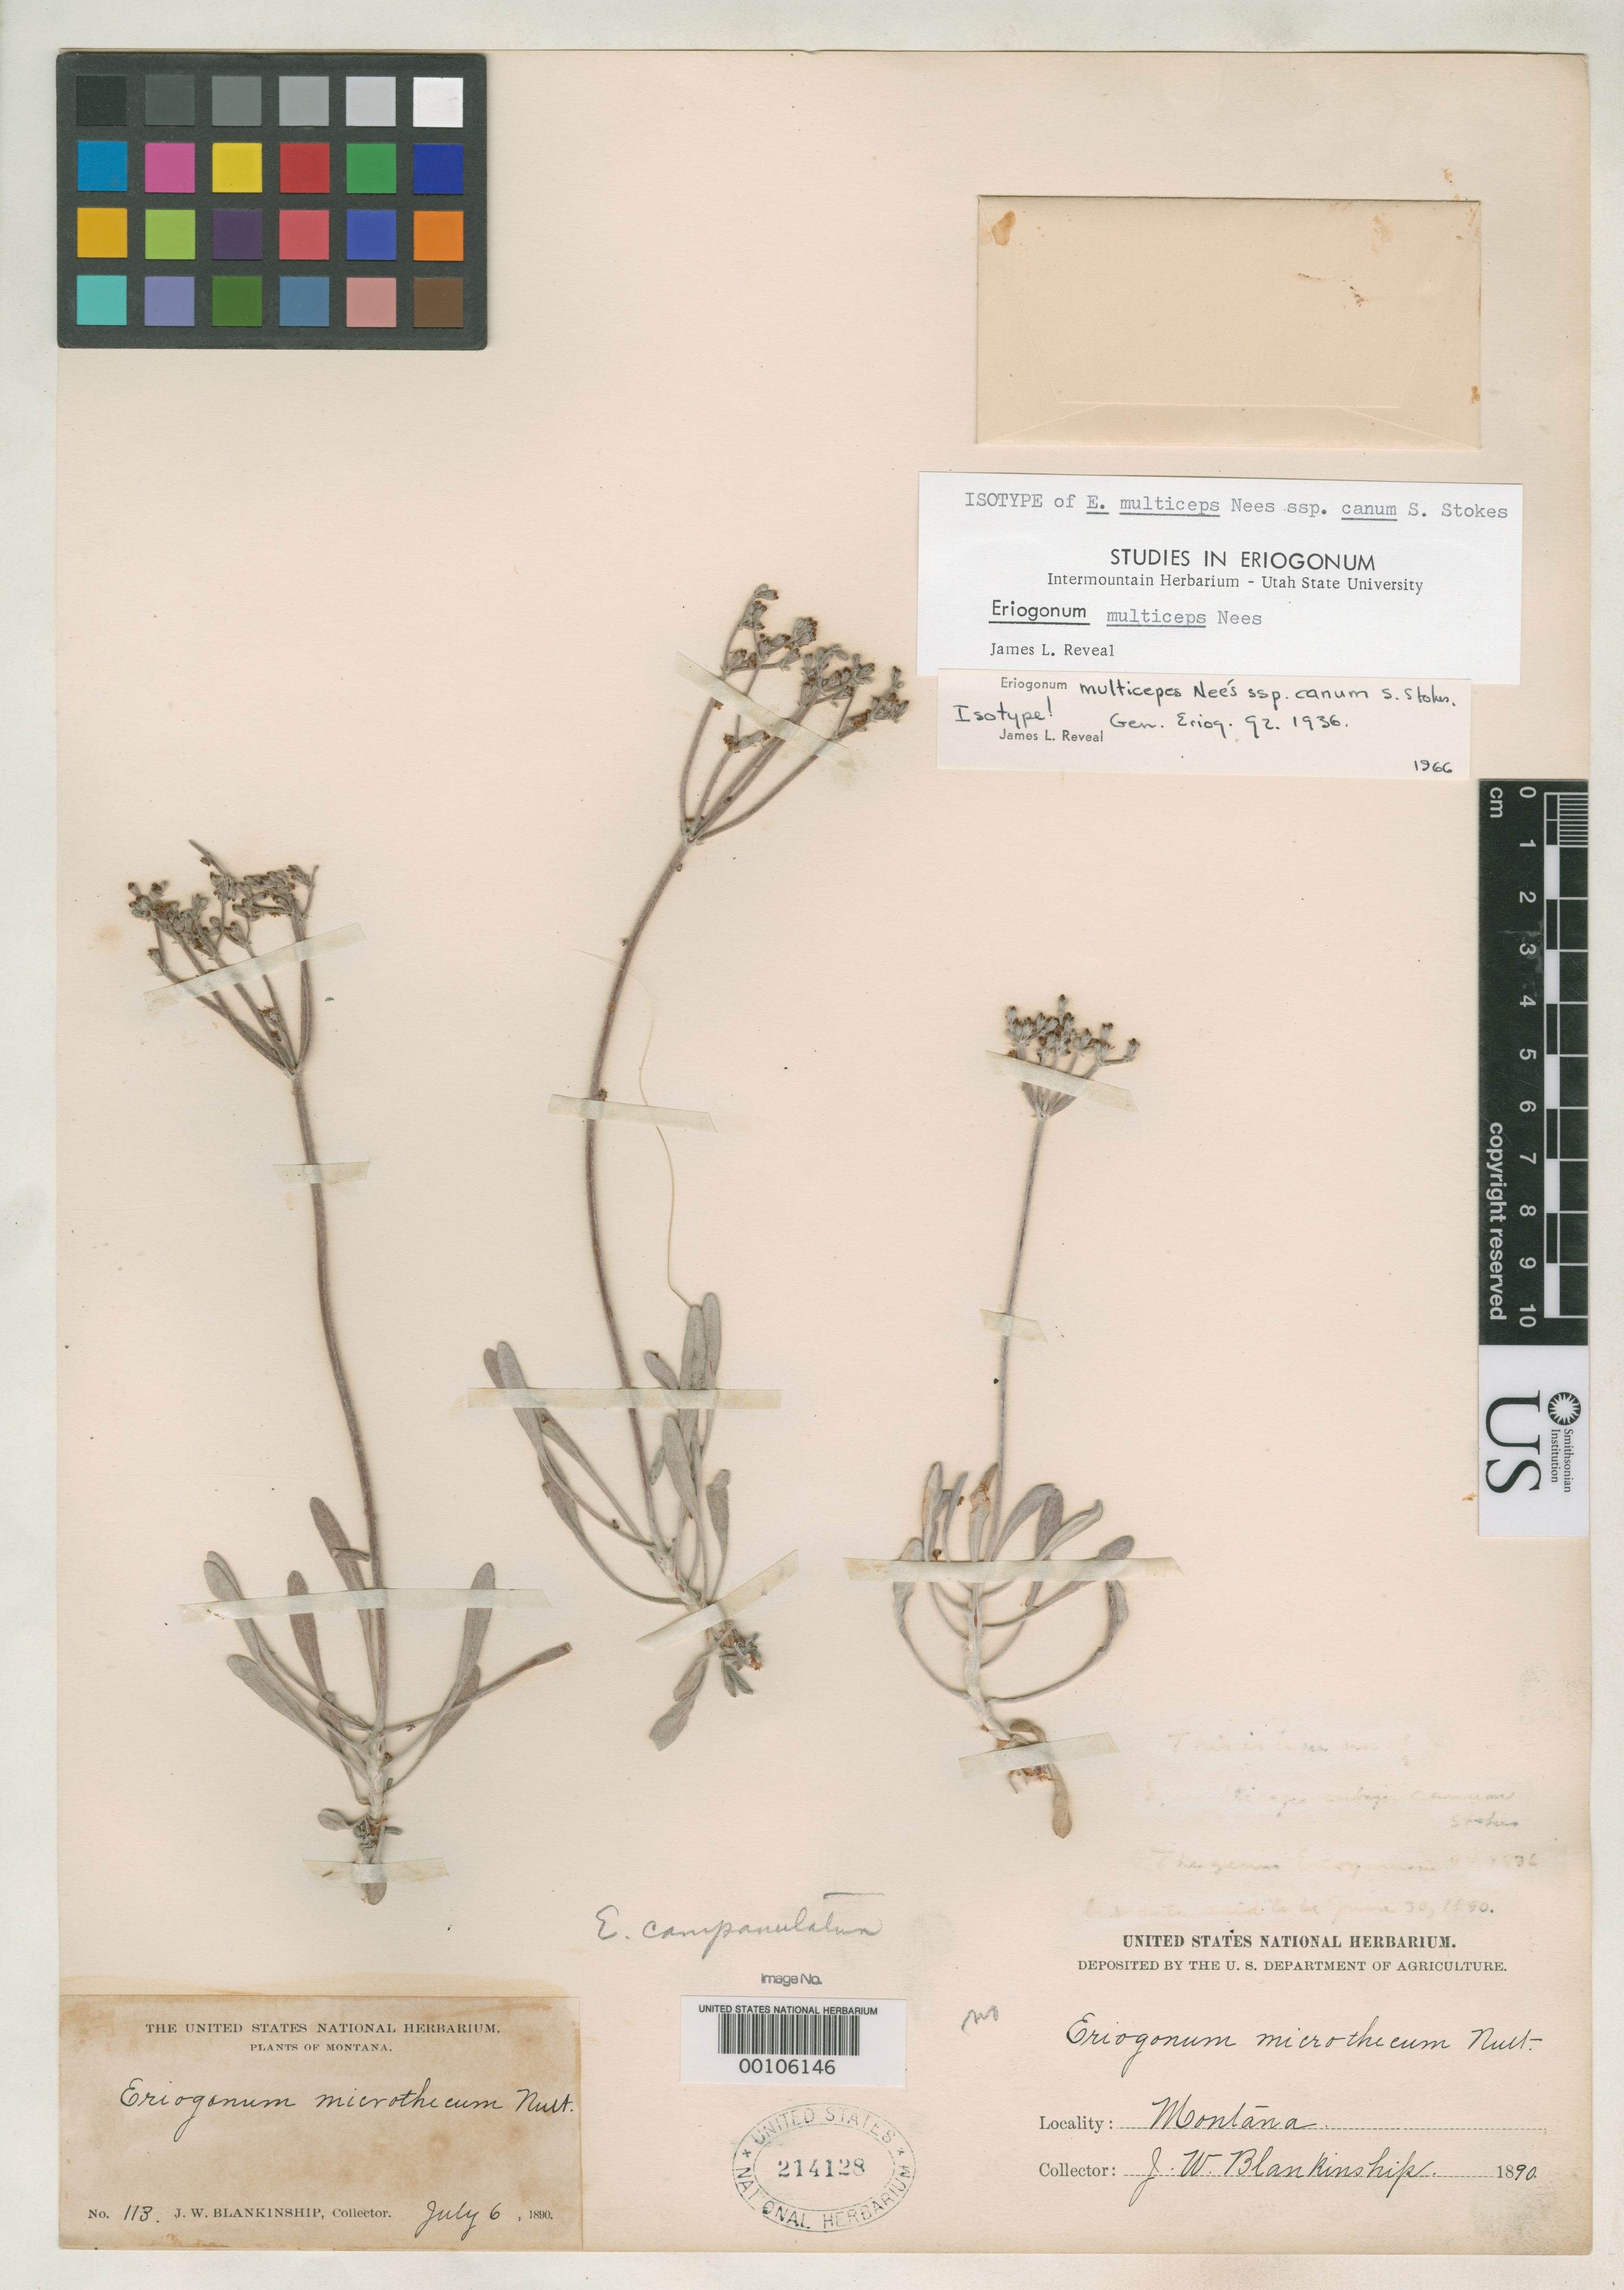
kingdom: Plantae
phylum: Tracheophyta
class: Magnoliopsida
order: Caryophyllales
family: Polygonaceae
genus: Eriogonum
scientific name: Eriogonum multiceps subsp. canum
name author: S. Stokes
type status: Isotype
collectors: J. W. Blankinship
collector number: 113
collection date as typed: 06 Jul 1890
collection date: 1890-07-06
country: United States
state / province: Montana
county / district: Yellowstone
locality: Custer.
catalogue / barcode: US 214128